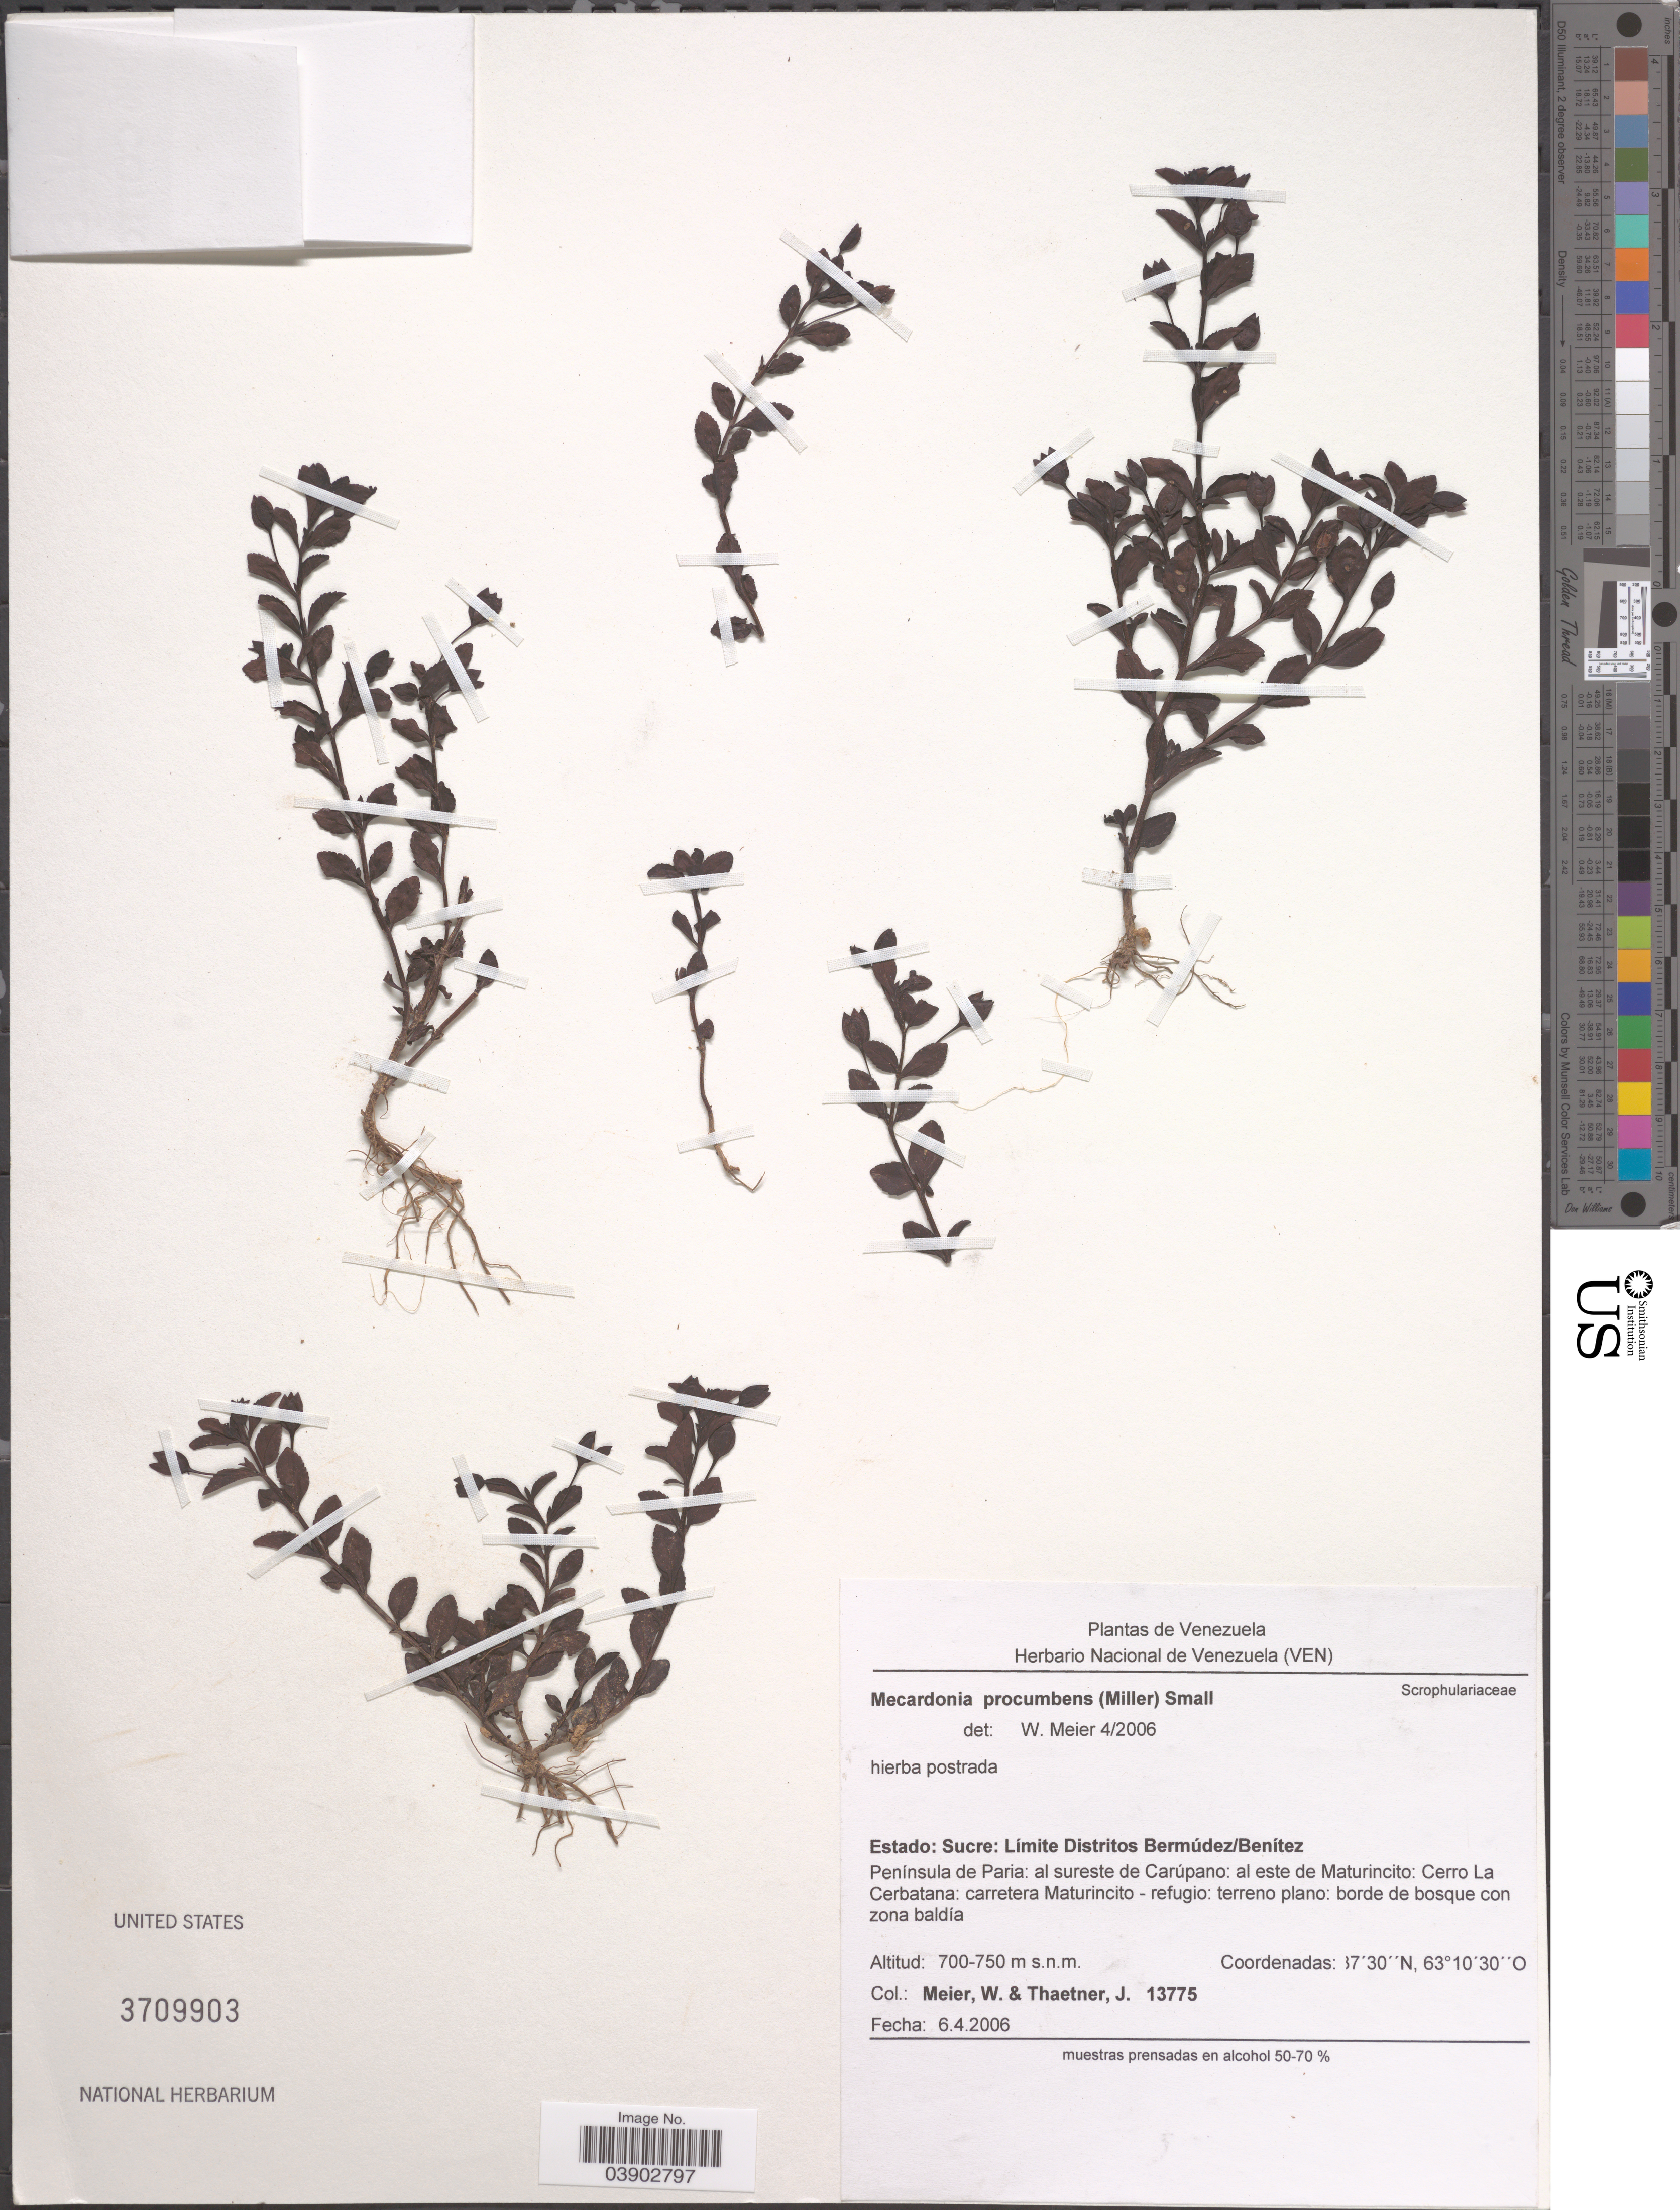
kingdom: Plantae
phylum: Tracheophyta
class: Magnoliopsida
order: Lamiales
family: Plantaginaceae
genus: Mecardonia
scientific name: Mecardonia procumbens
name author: (Mill.) Small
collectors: W. Meier & J. Thaetner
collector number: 13775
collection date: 2006-04-06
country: Venezuela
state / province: Sucre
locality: Límite Distritos Bermúdez/Benítez. Peninsula de Paria: al sureste de Carúpano: al este de Maturincito: Cerro La Cerbatana: carretera Maturincito - refugio: terreno plano: borde de bosque con zona baldía.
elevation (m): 700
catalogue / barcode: US 3709903